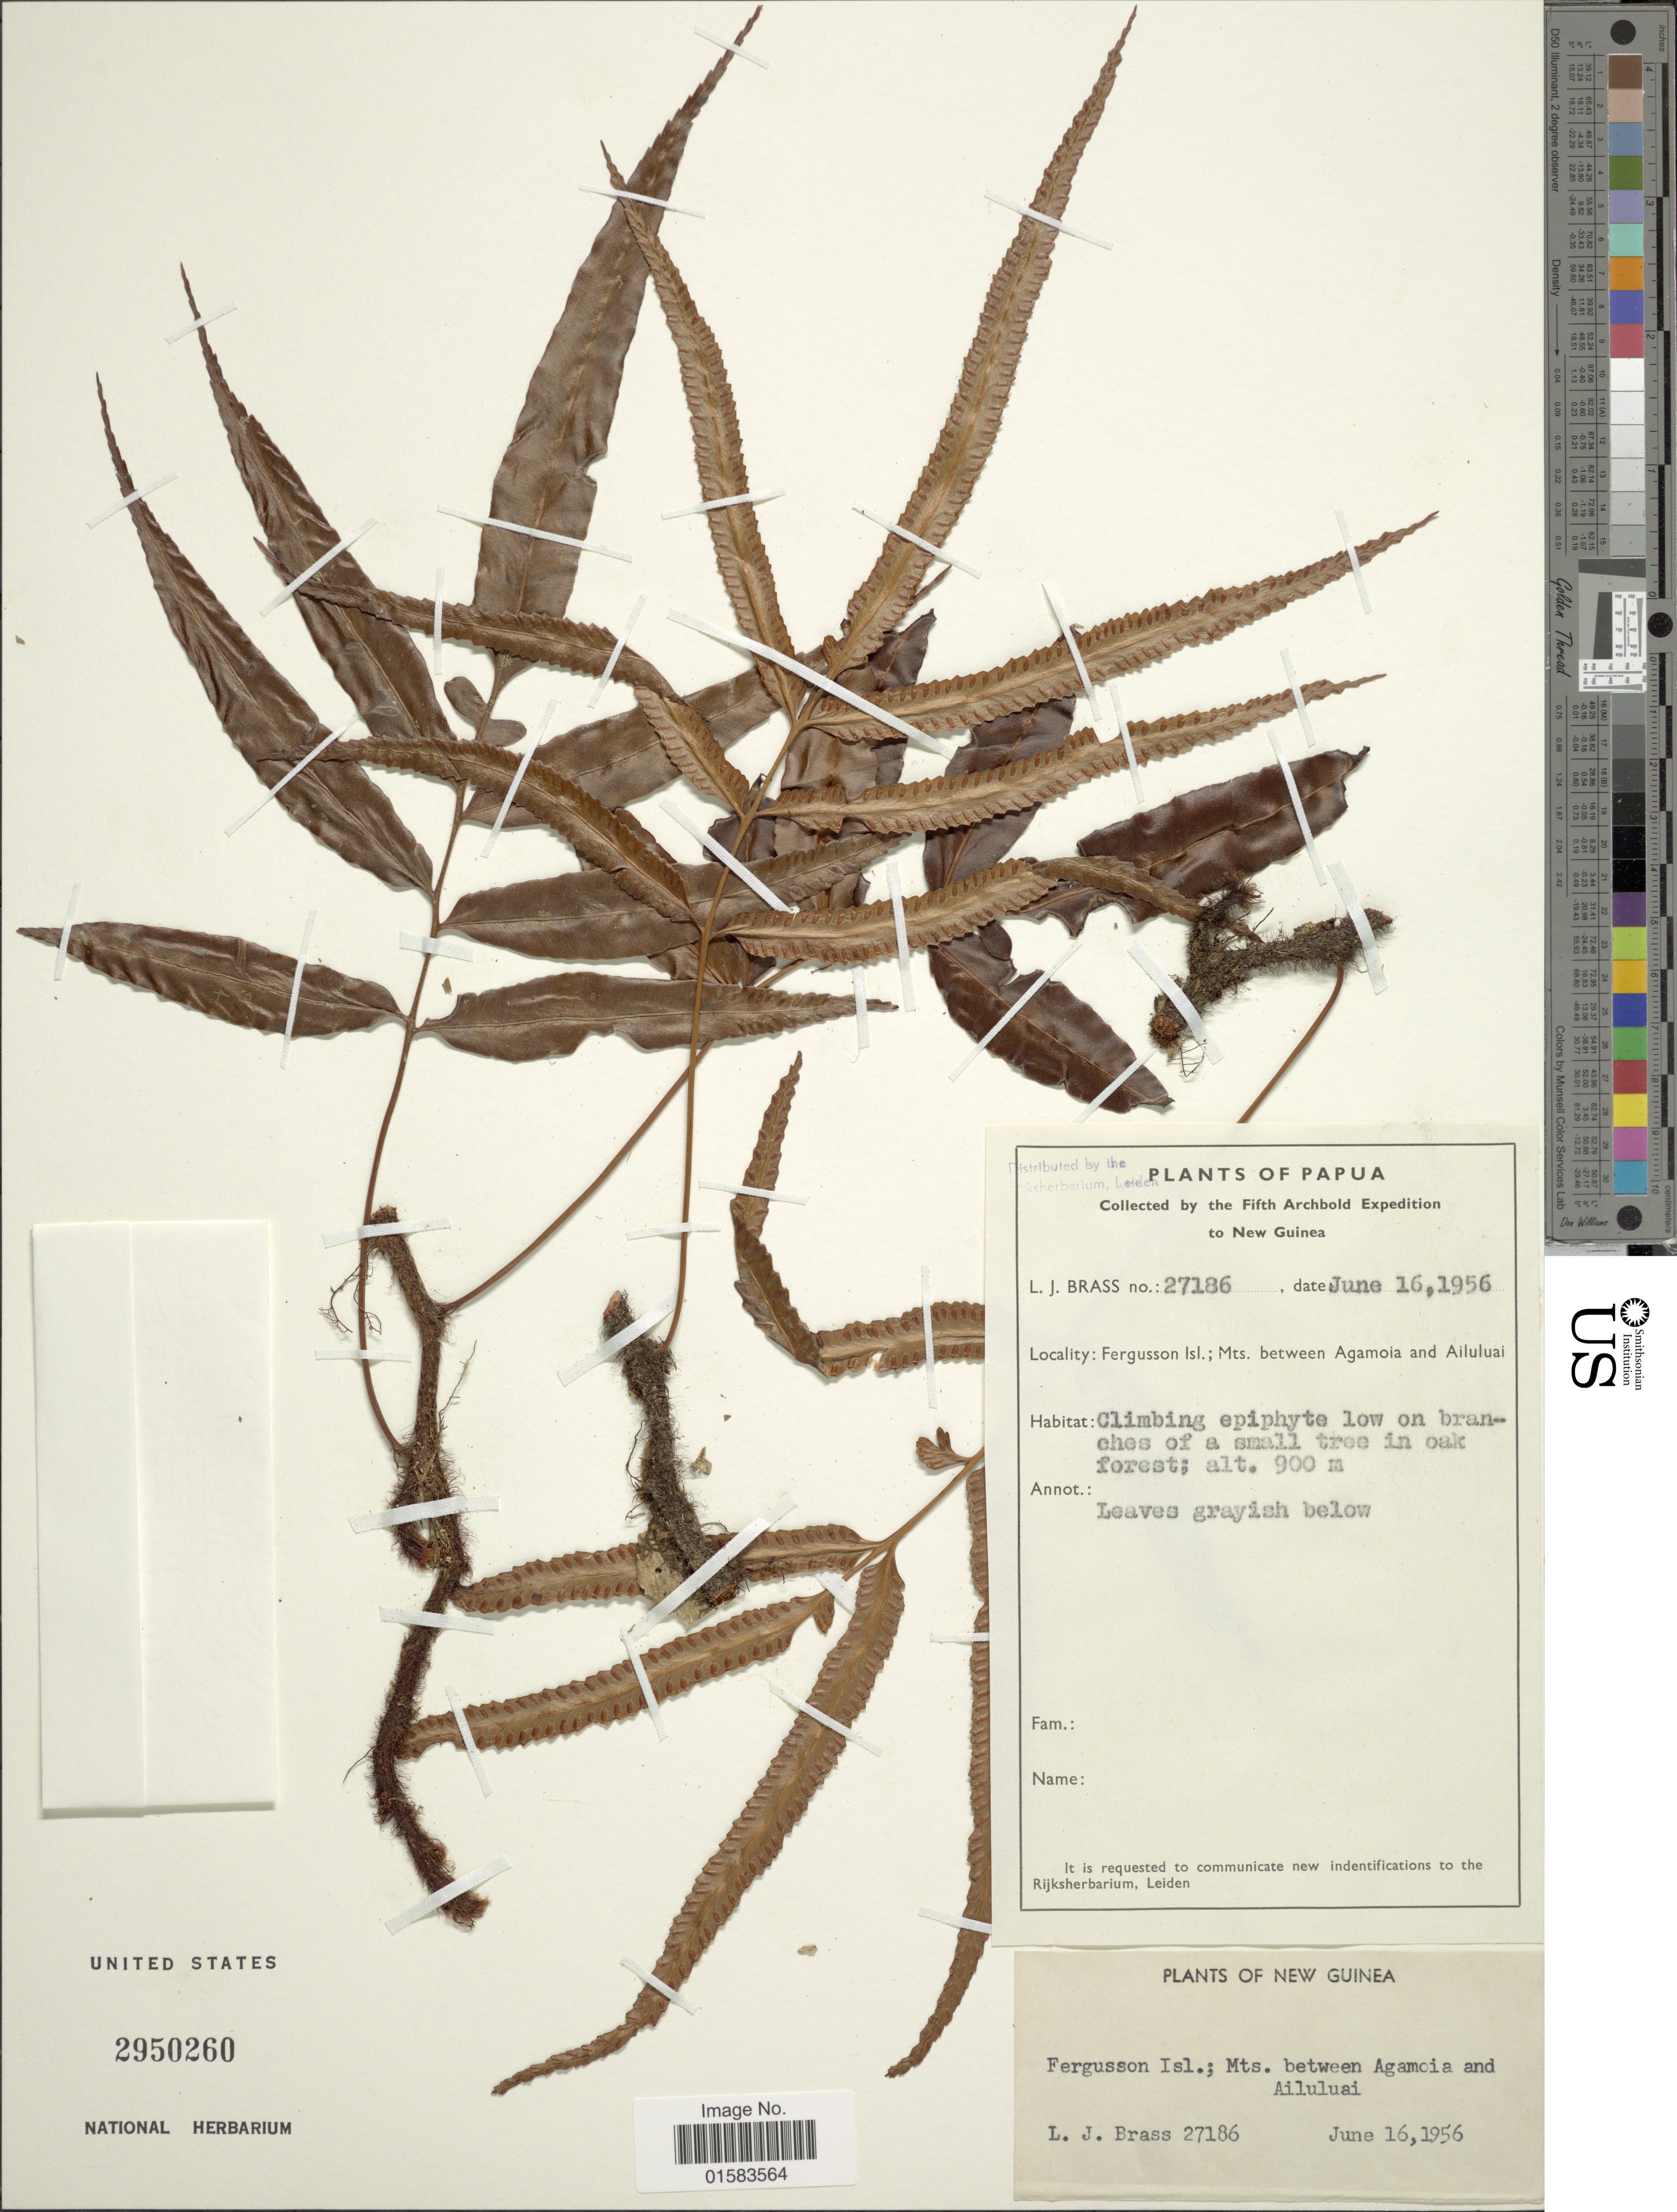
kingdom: Plantae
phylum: Tracheophyta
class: Polypodiopsida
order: Polypodiales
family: Davalliaceae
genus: Davallia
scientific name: Davallia sp.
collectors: L. J. Brass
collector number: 27186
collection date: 1956-06-16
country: Papua New Guinea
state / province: Milne Bay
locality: Fergusson Isl., Mts between Agamoia and Ailuluai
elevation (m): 900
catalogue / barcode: US 2950260